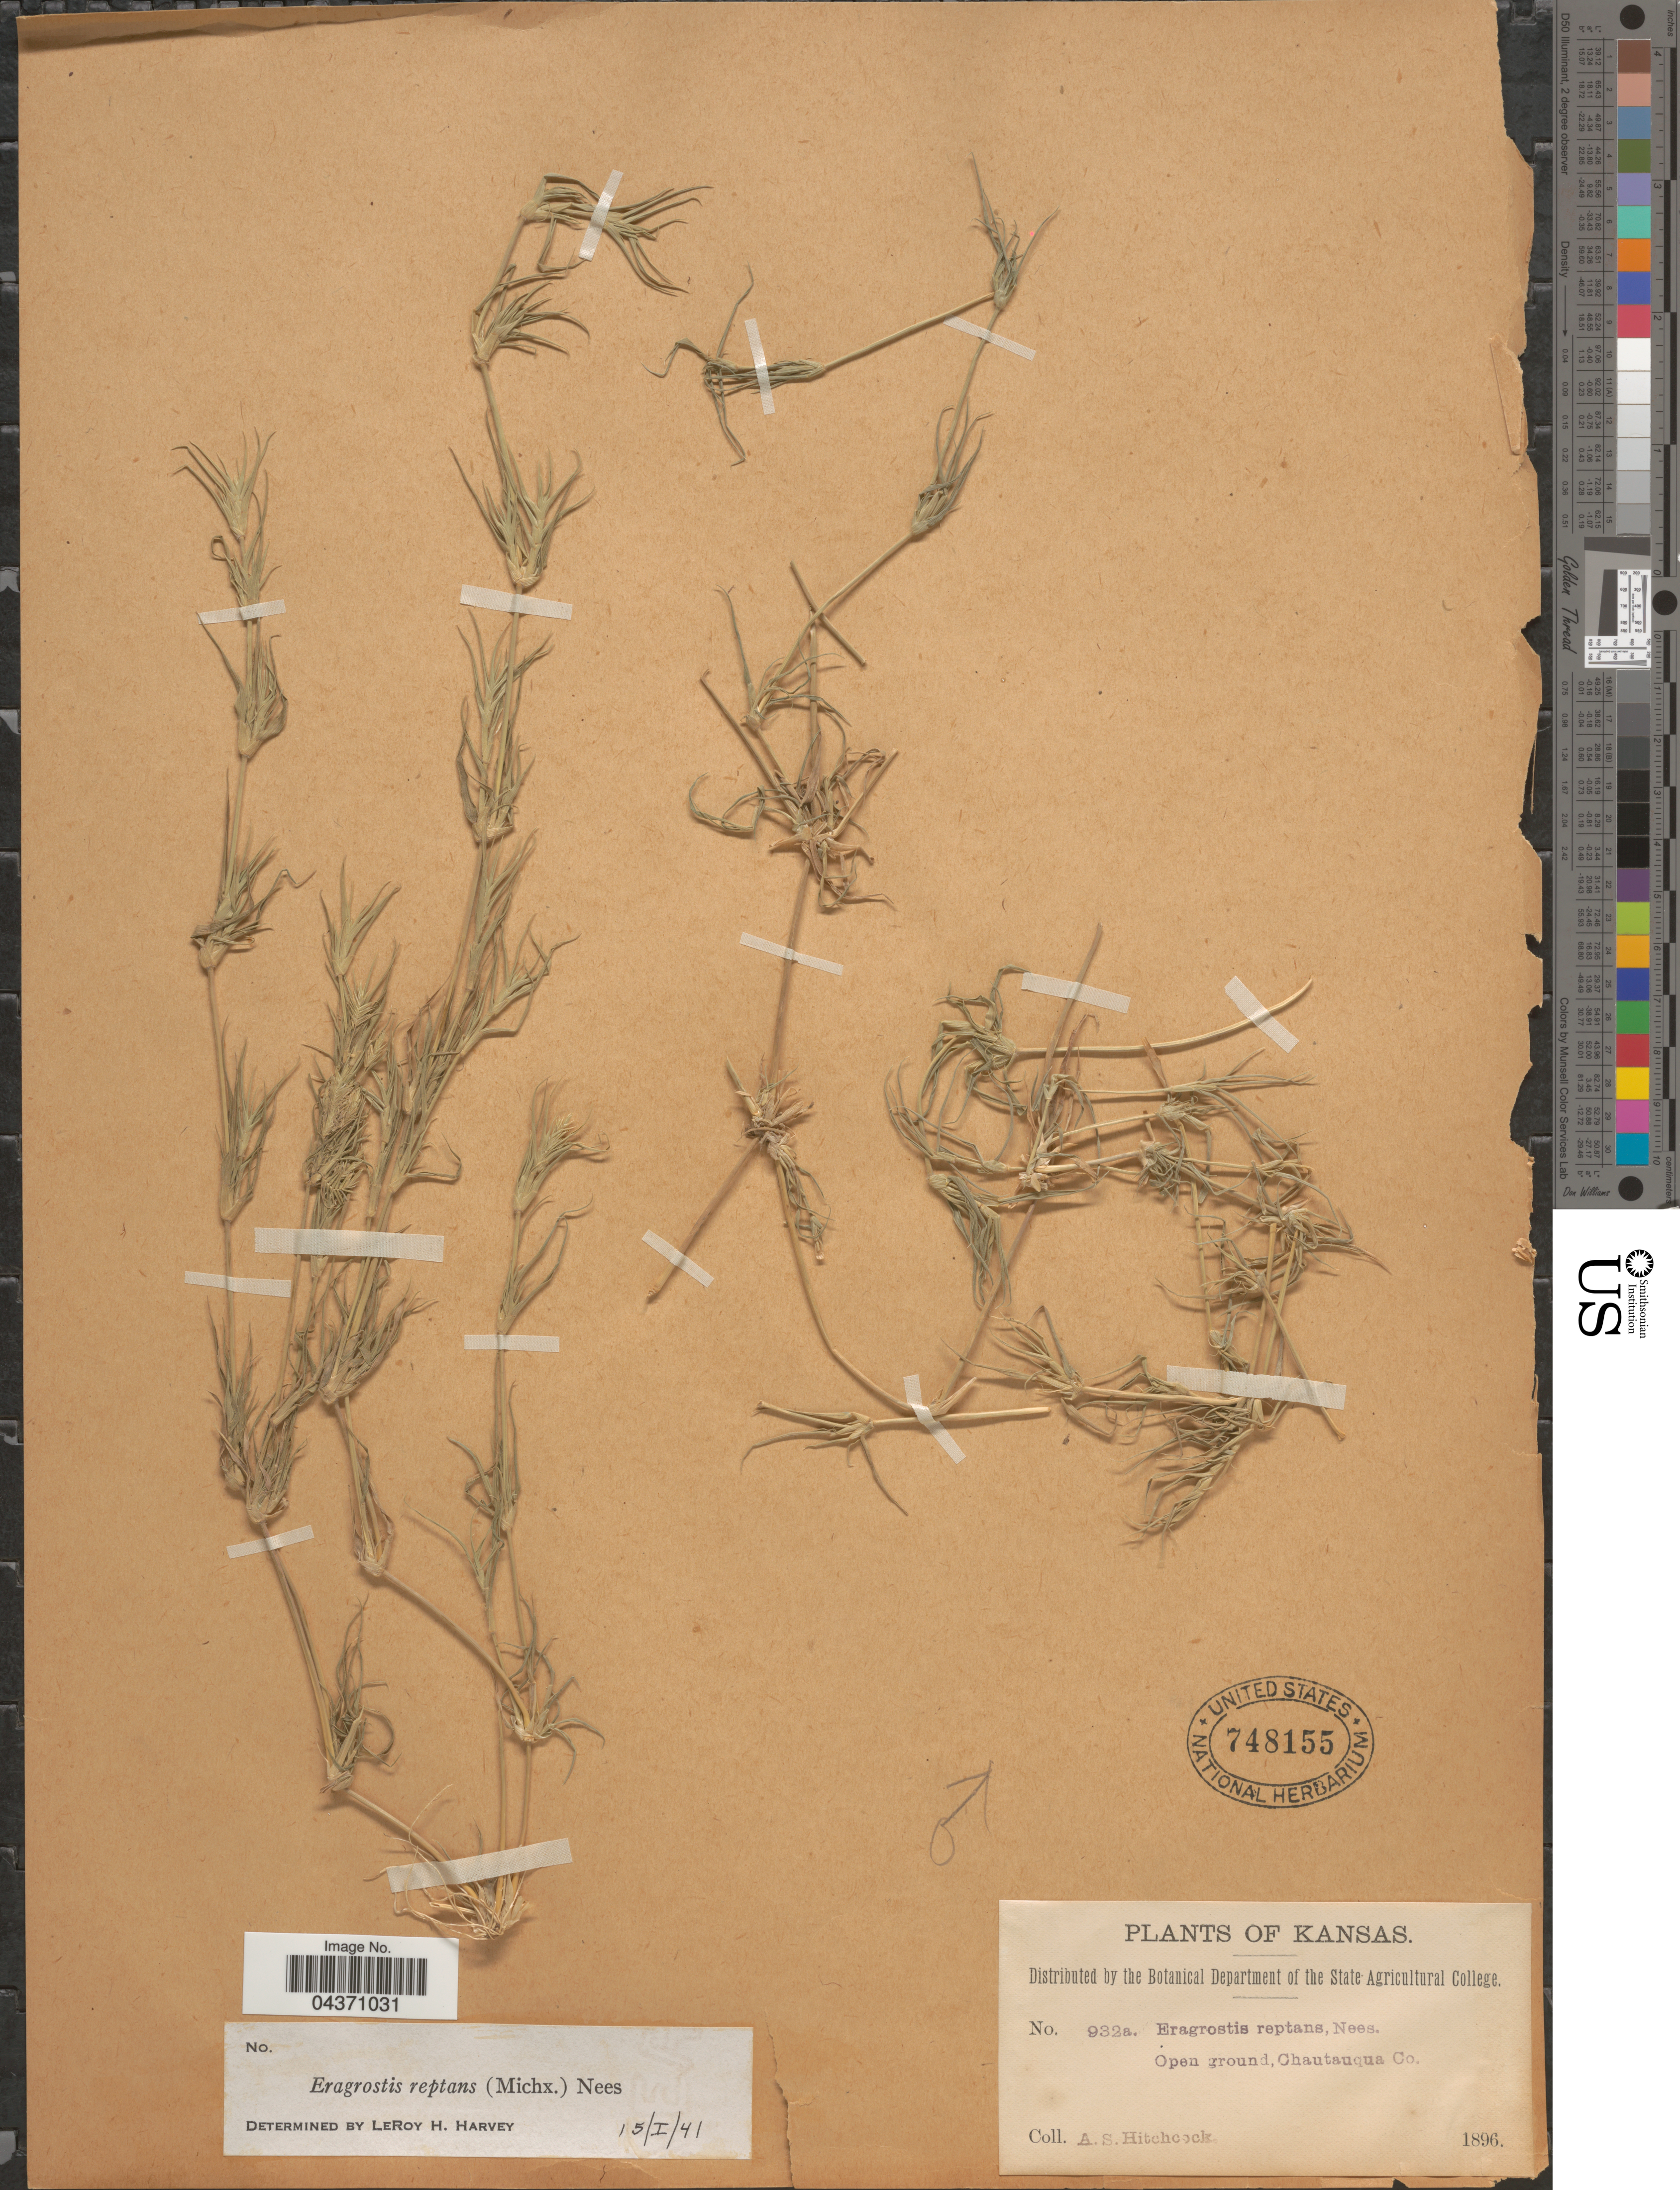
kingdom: Plantae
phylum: Tracheophyta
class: Liliopsida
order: Poales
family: Poaceae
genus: Eragrostis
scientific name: Eragrostis reptans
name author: (Michx.) Nees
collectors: A. S. Hitchcock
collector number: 932a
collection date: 1896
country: United States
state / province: Kansas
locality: Open ground, Chautauqua Co.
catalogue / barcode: US 748155